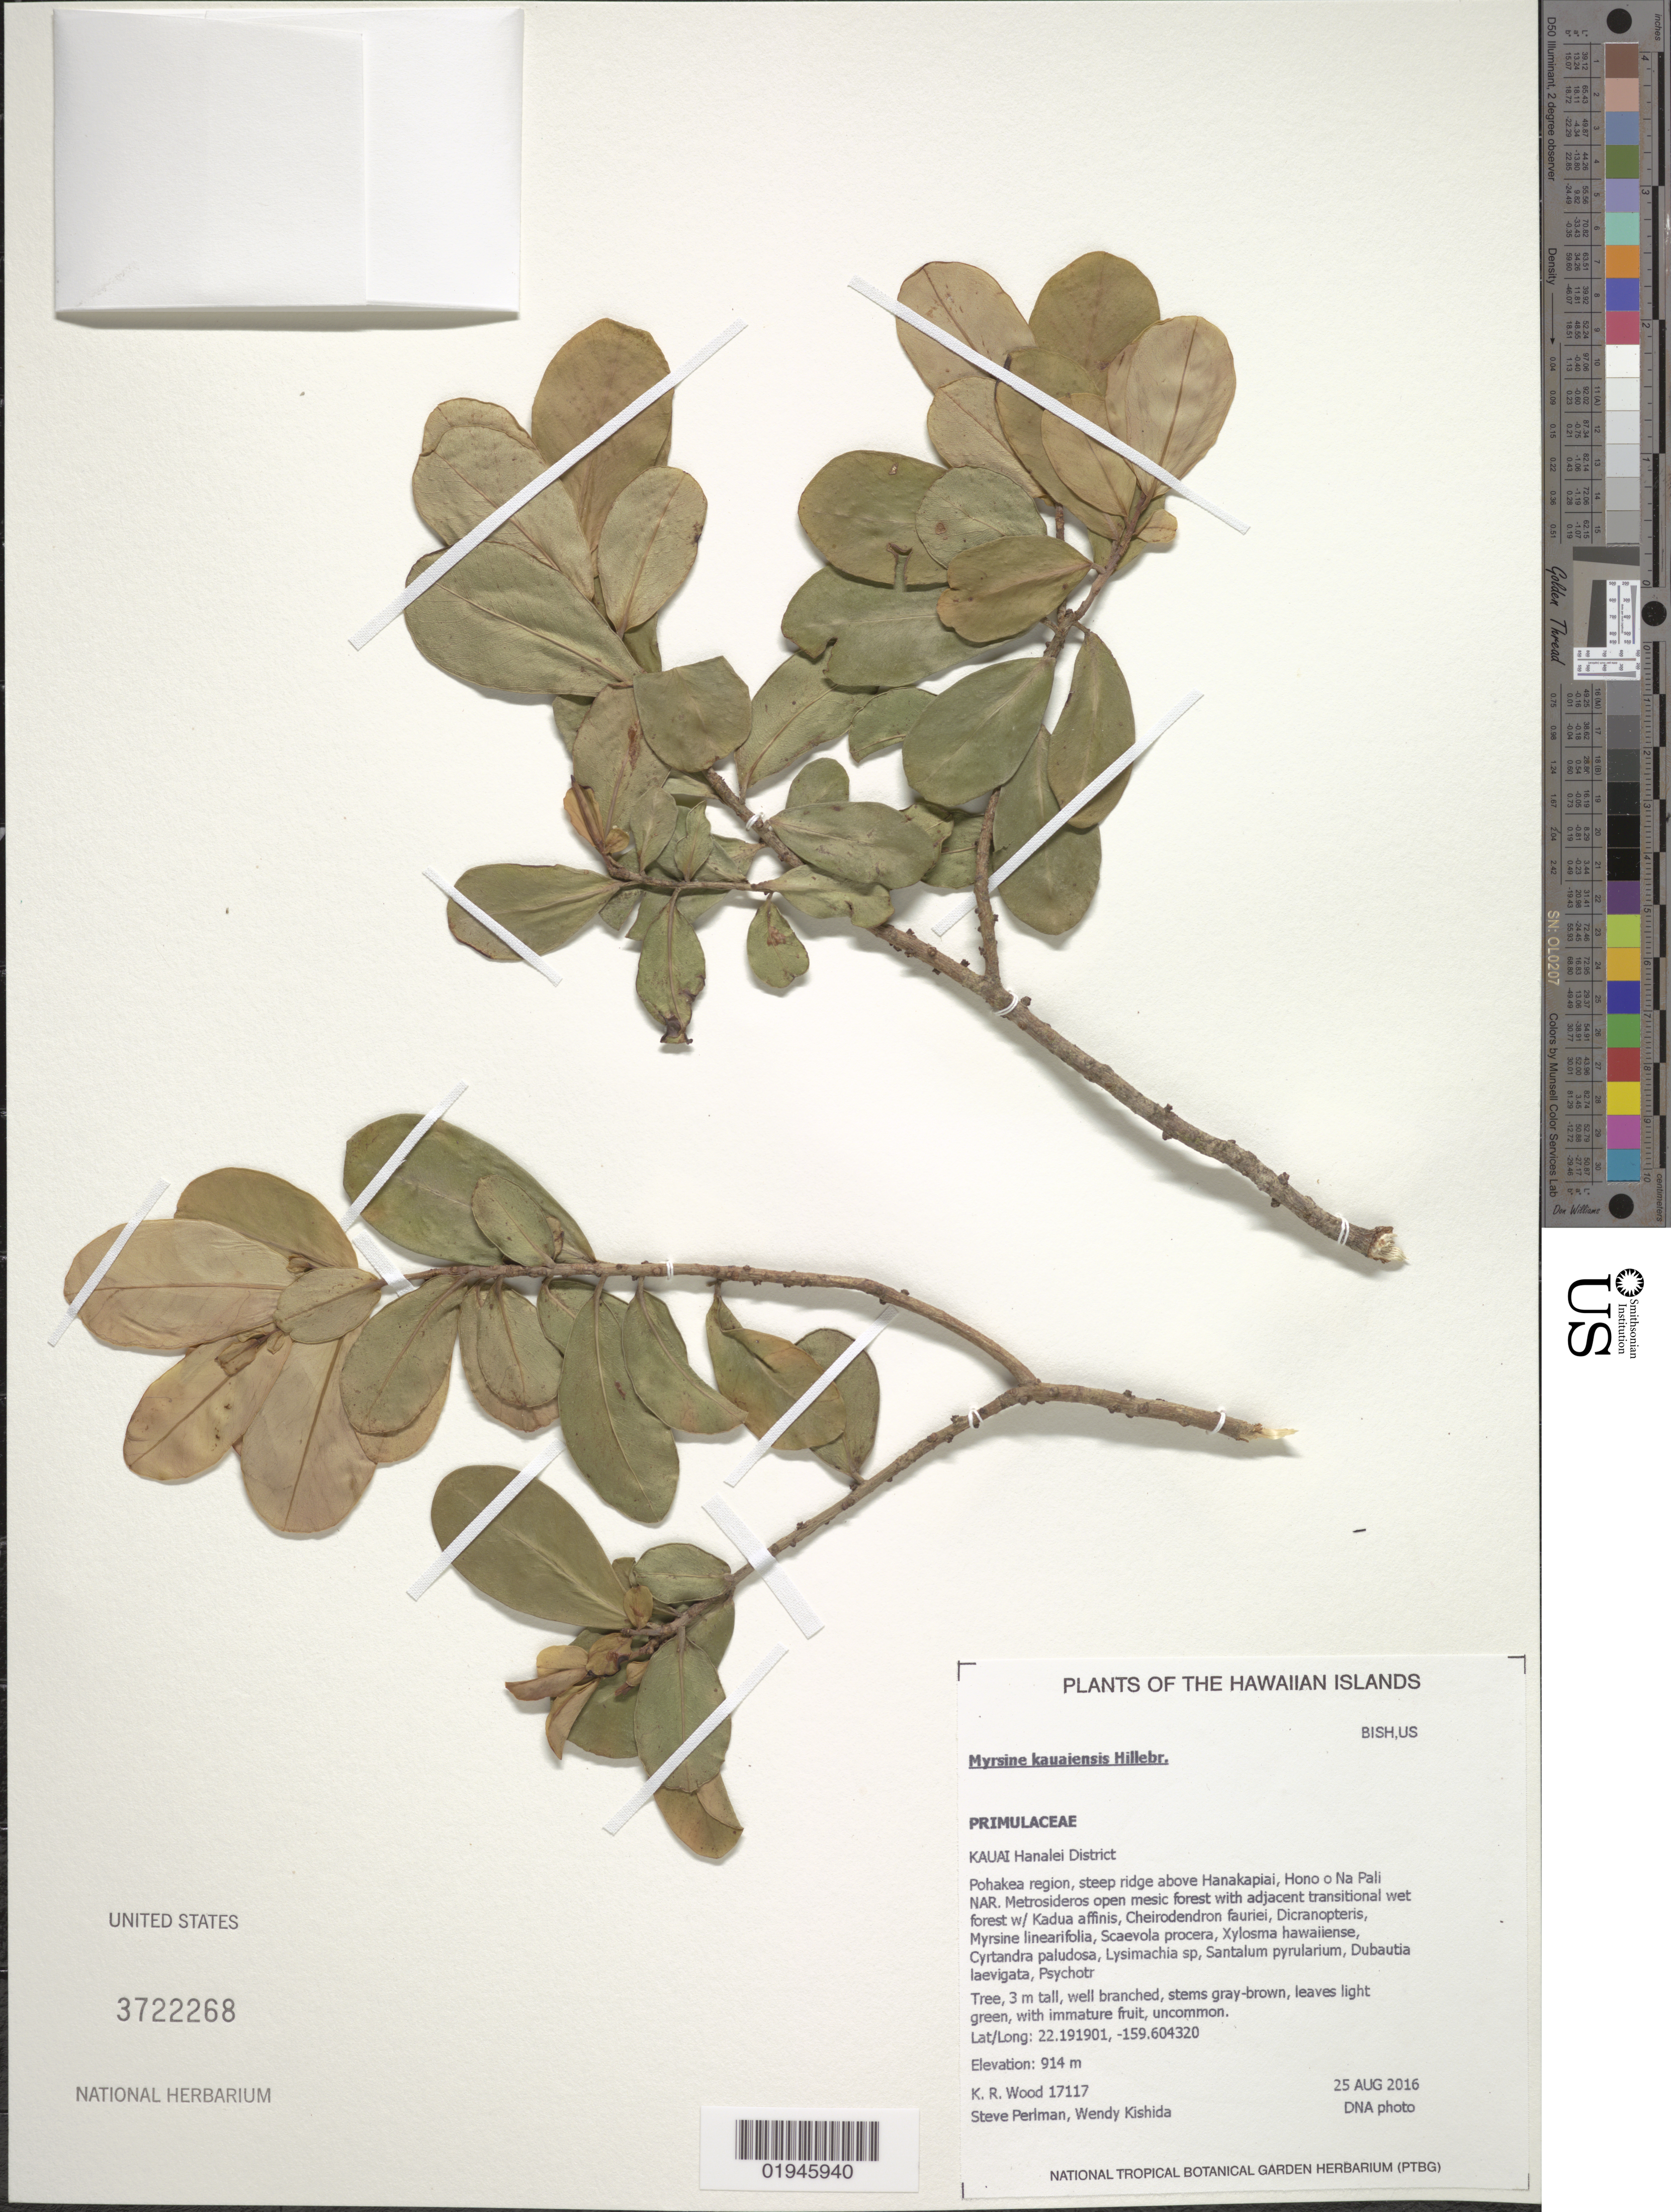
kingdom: Plantae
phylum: Tracheophyta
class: Magnoliopsida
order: Ericales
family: Primulaceae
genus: Myrsine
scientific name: Myrsine kauaiensis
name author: Hillebr.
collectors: K. R. Wood, S. P. Perlman & W. Kishida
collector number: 17117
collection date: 2016-08-25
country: United States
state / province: Hawaii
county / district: Kauai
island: Kaua'i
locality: Hanalei District, Pohakea region, steep ridge above Hanakapiai, Hono o Na Pali NAR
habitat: Open mesic forest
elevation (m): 914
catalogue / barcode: US 3722268